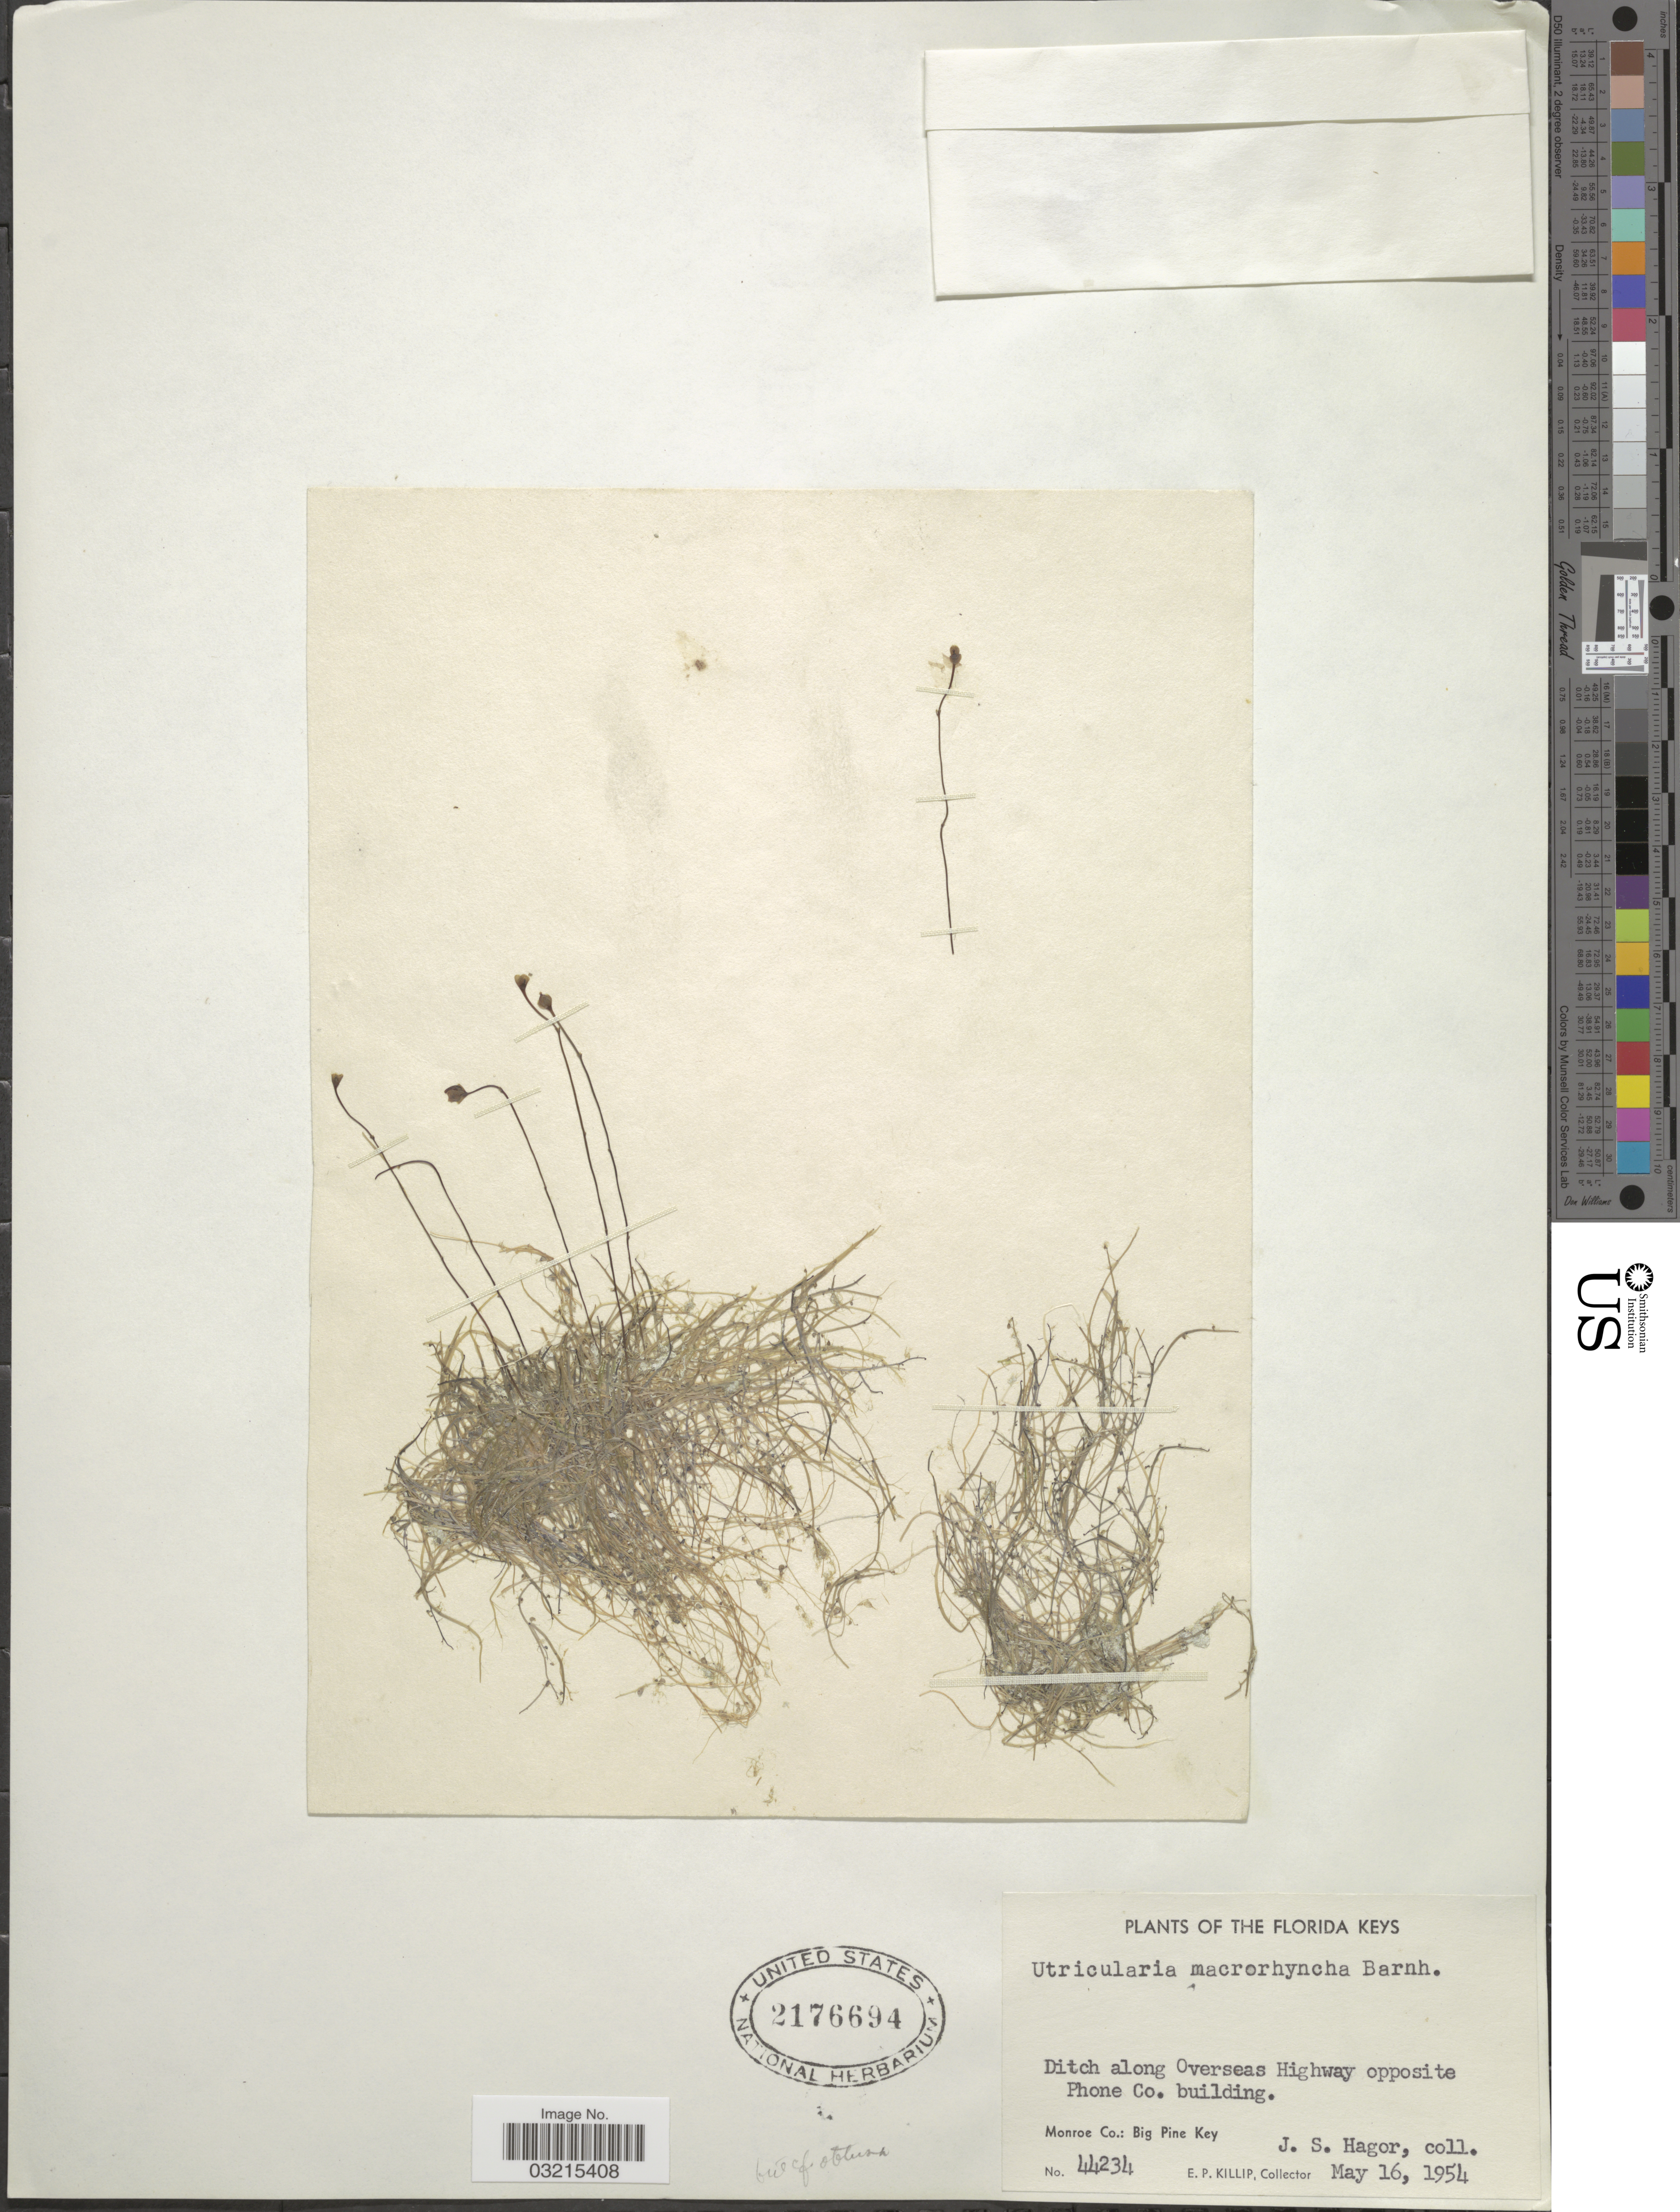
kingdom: Plantae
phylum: Tracheophyta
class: Magnoliopsida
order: Lamiales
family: Lentibulariaceae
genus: Utricularia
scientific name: Utricularia macrorhyncha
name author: Barnhart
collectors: J. Hagor & E. P. Killip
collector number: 44234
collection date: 1954-05-16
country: United States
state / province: Florida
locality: Florida Keys. Ditch along Overseas Highway opposite Phone Co. building. Monroe Co.: Big Pine Key.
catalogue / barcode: US 2176694